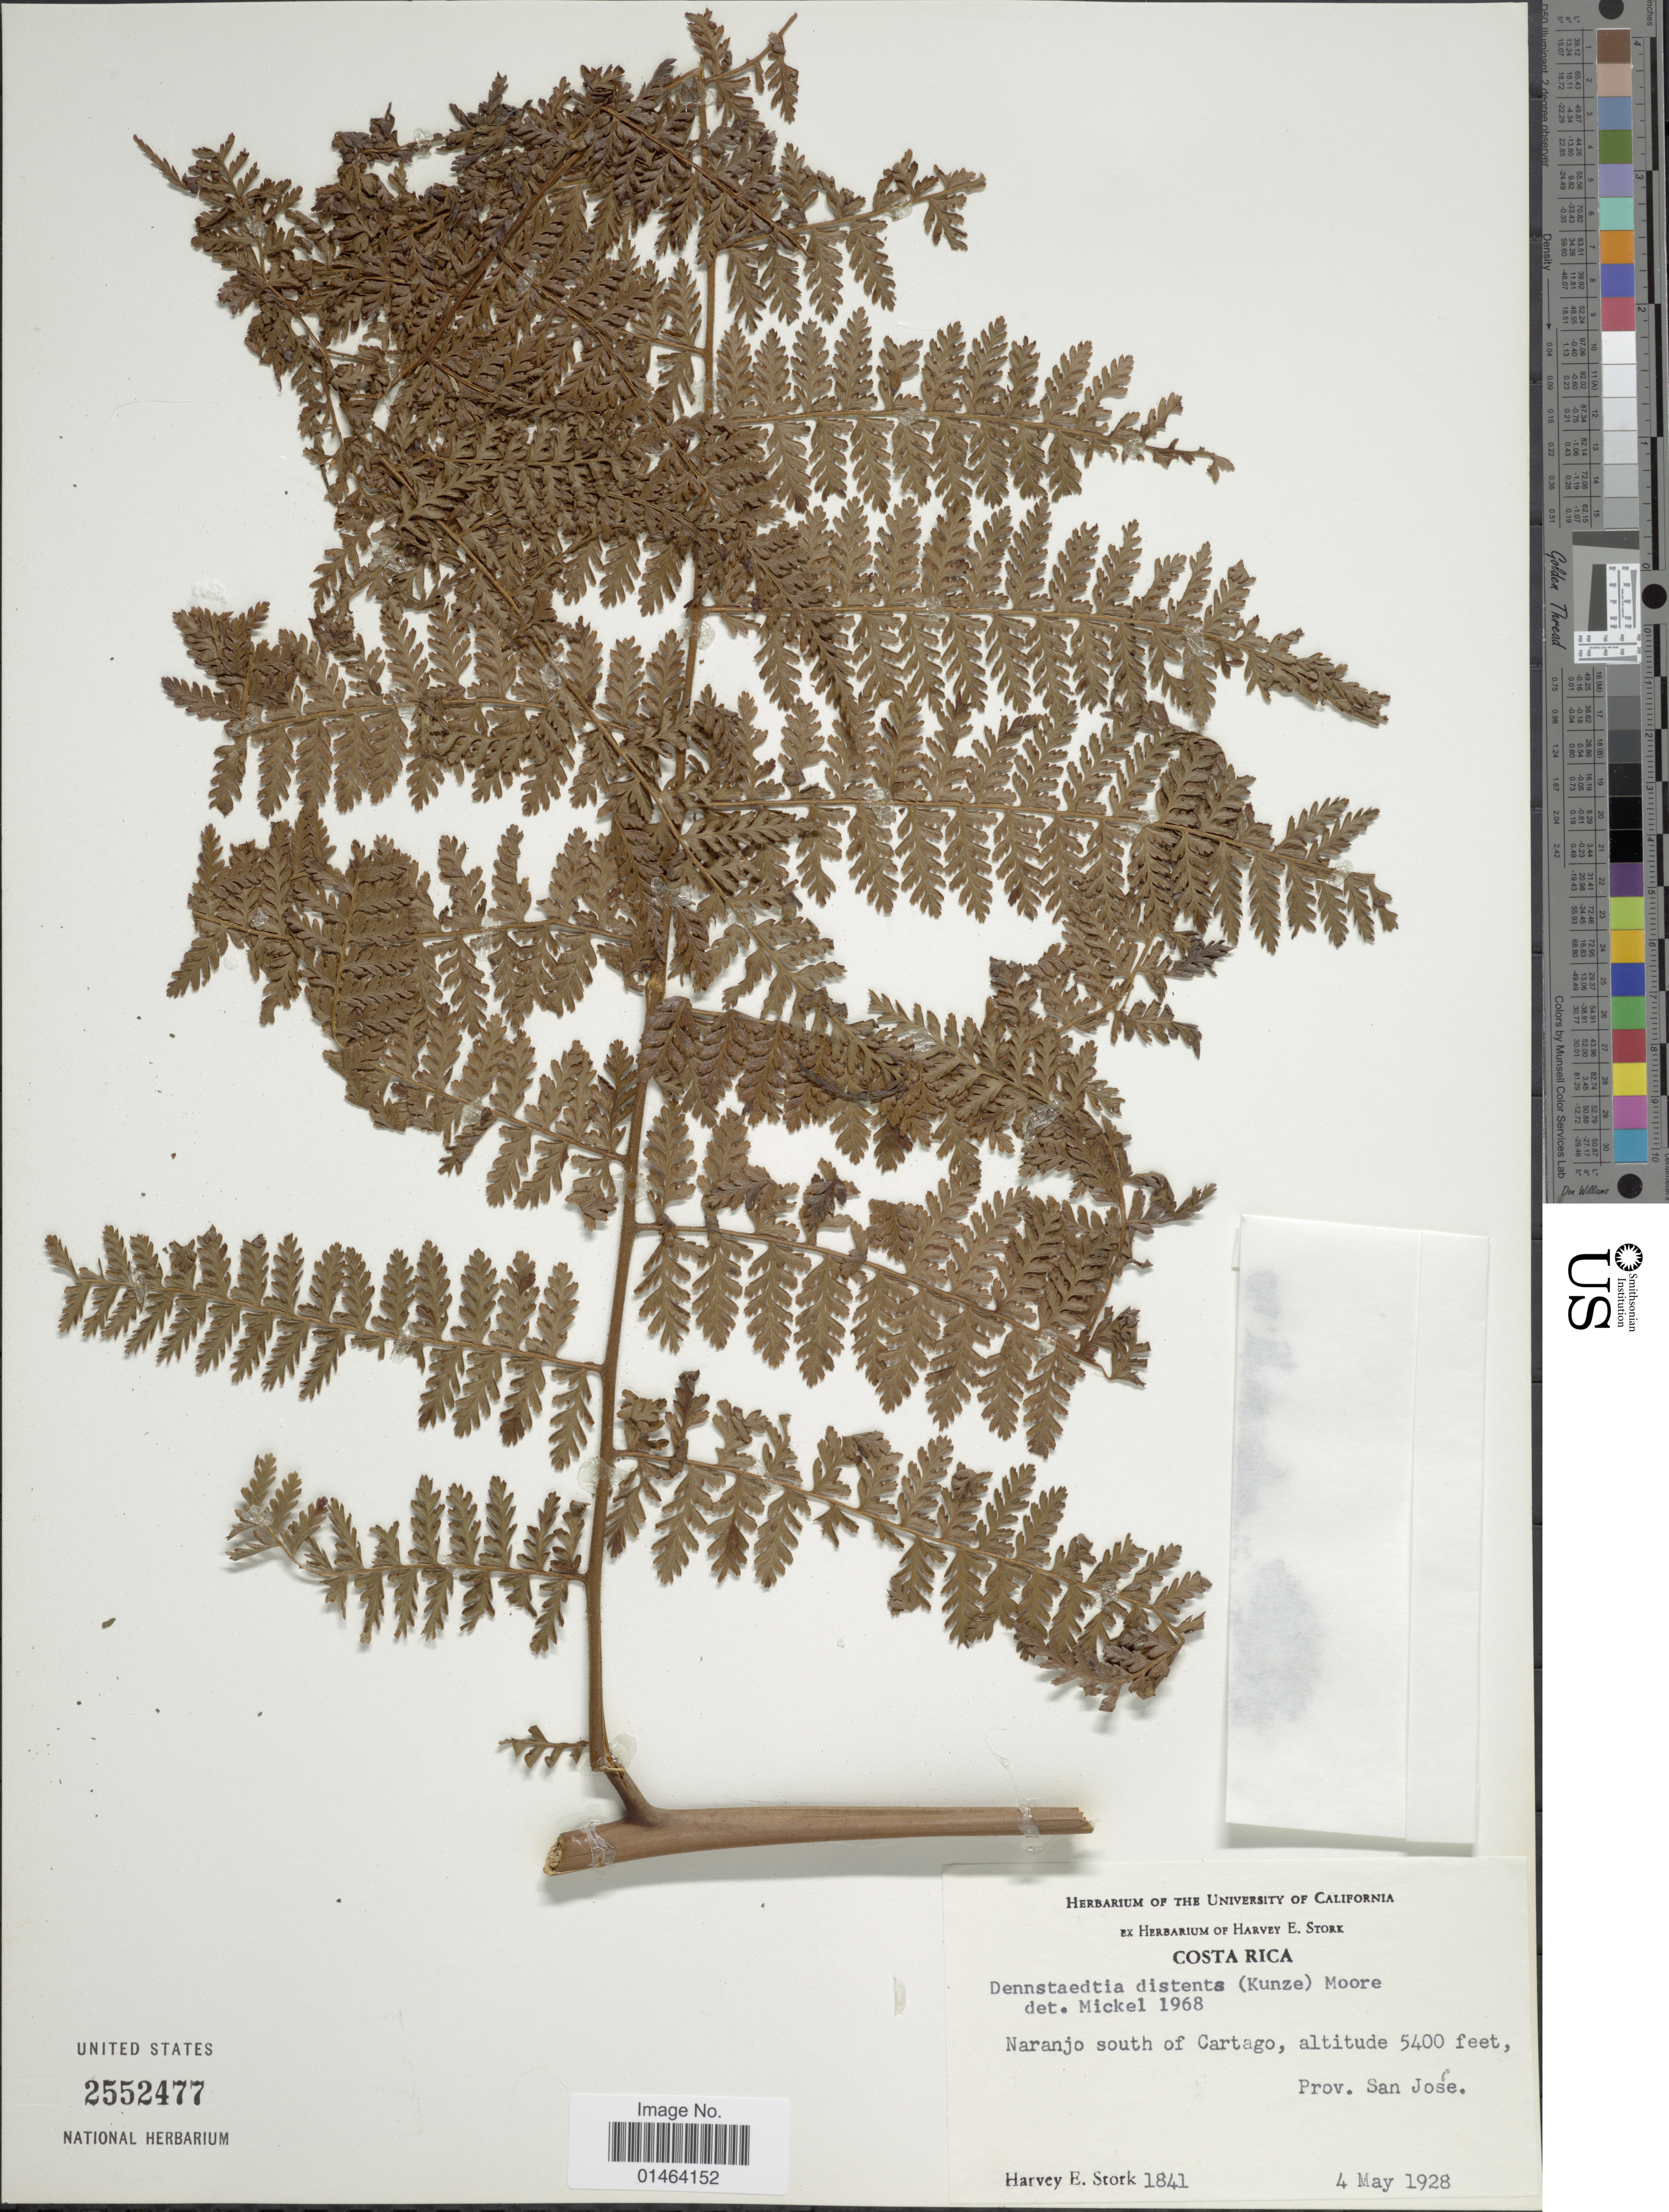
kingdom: Plantae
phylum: Tracheophyta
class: Polypodiopsida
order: Polypodiales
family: Dennstaedtiaceae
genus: Dennstaedtia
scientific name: Dennstaedtia distenta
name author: (Kunze) T. Moore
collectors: H. E. Stork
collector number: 1841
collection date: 1928-05-04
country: Costa Rica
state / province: San José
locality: Costa Rica, Naranjo south of Cartago.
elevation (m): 1646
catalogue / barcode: US 2552477